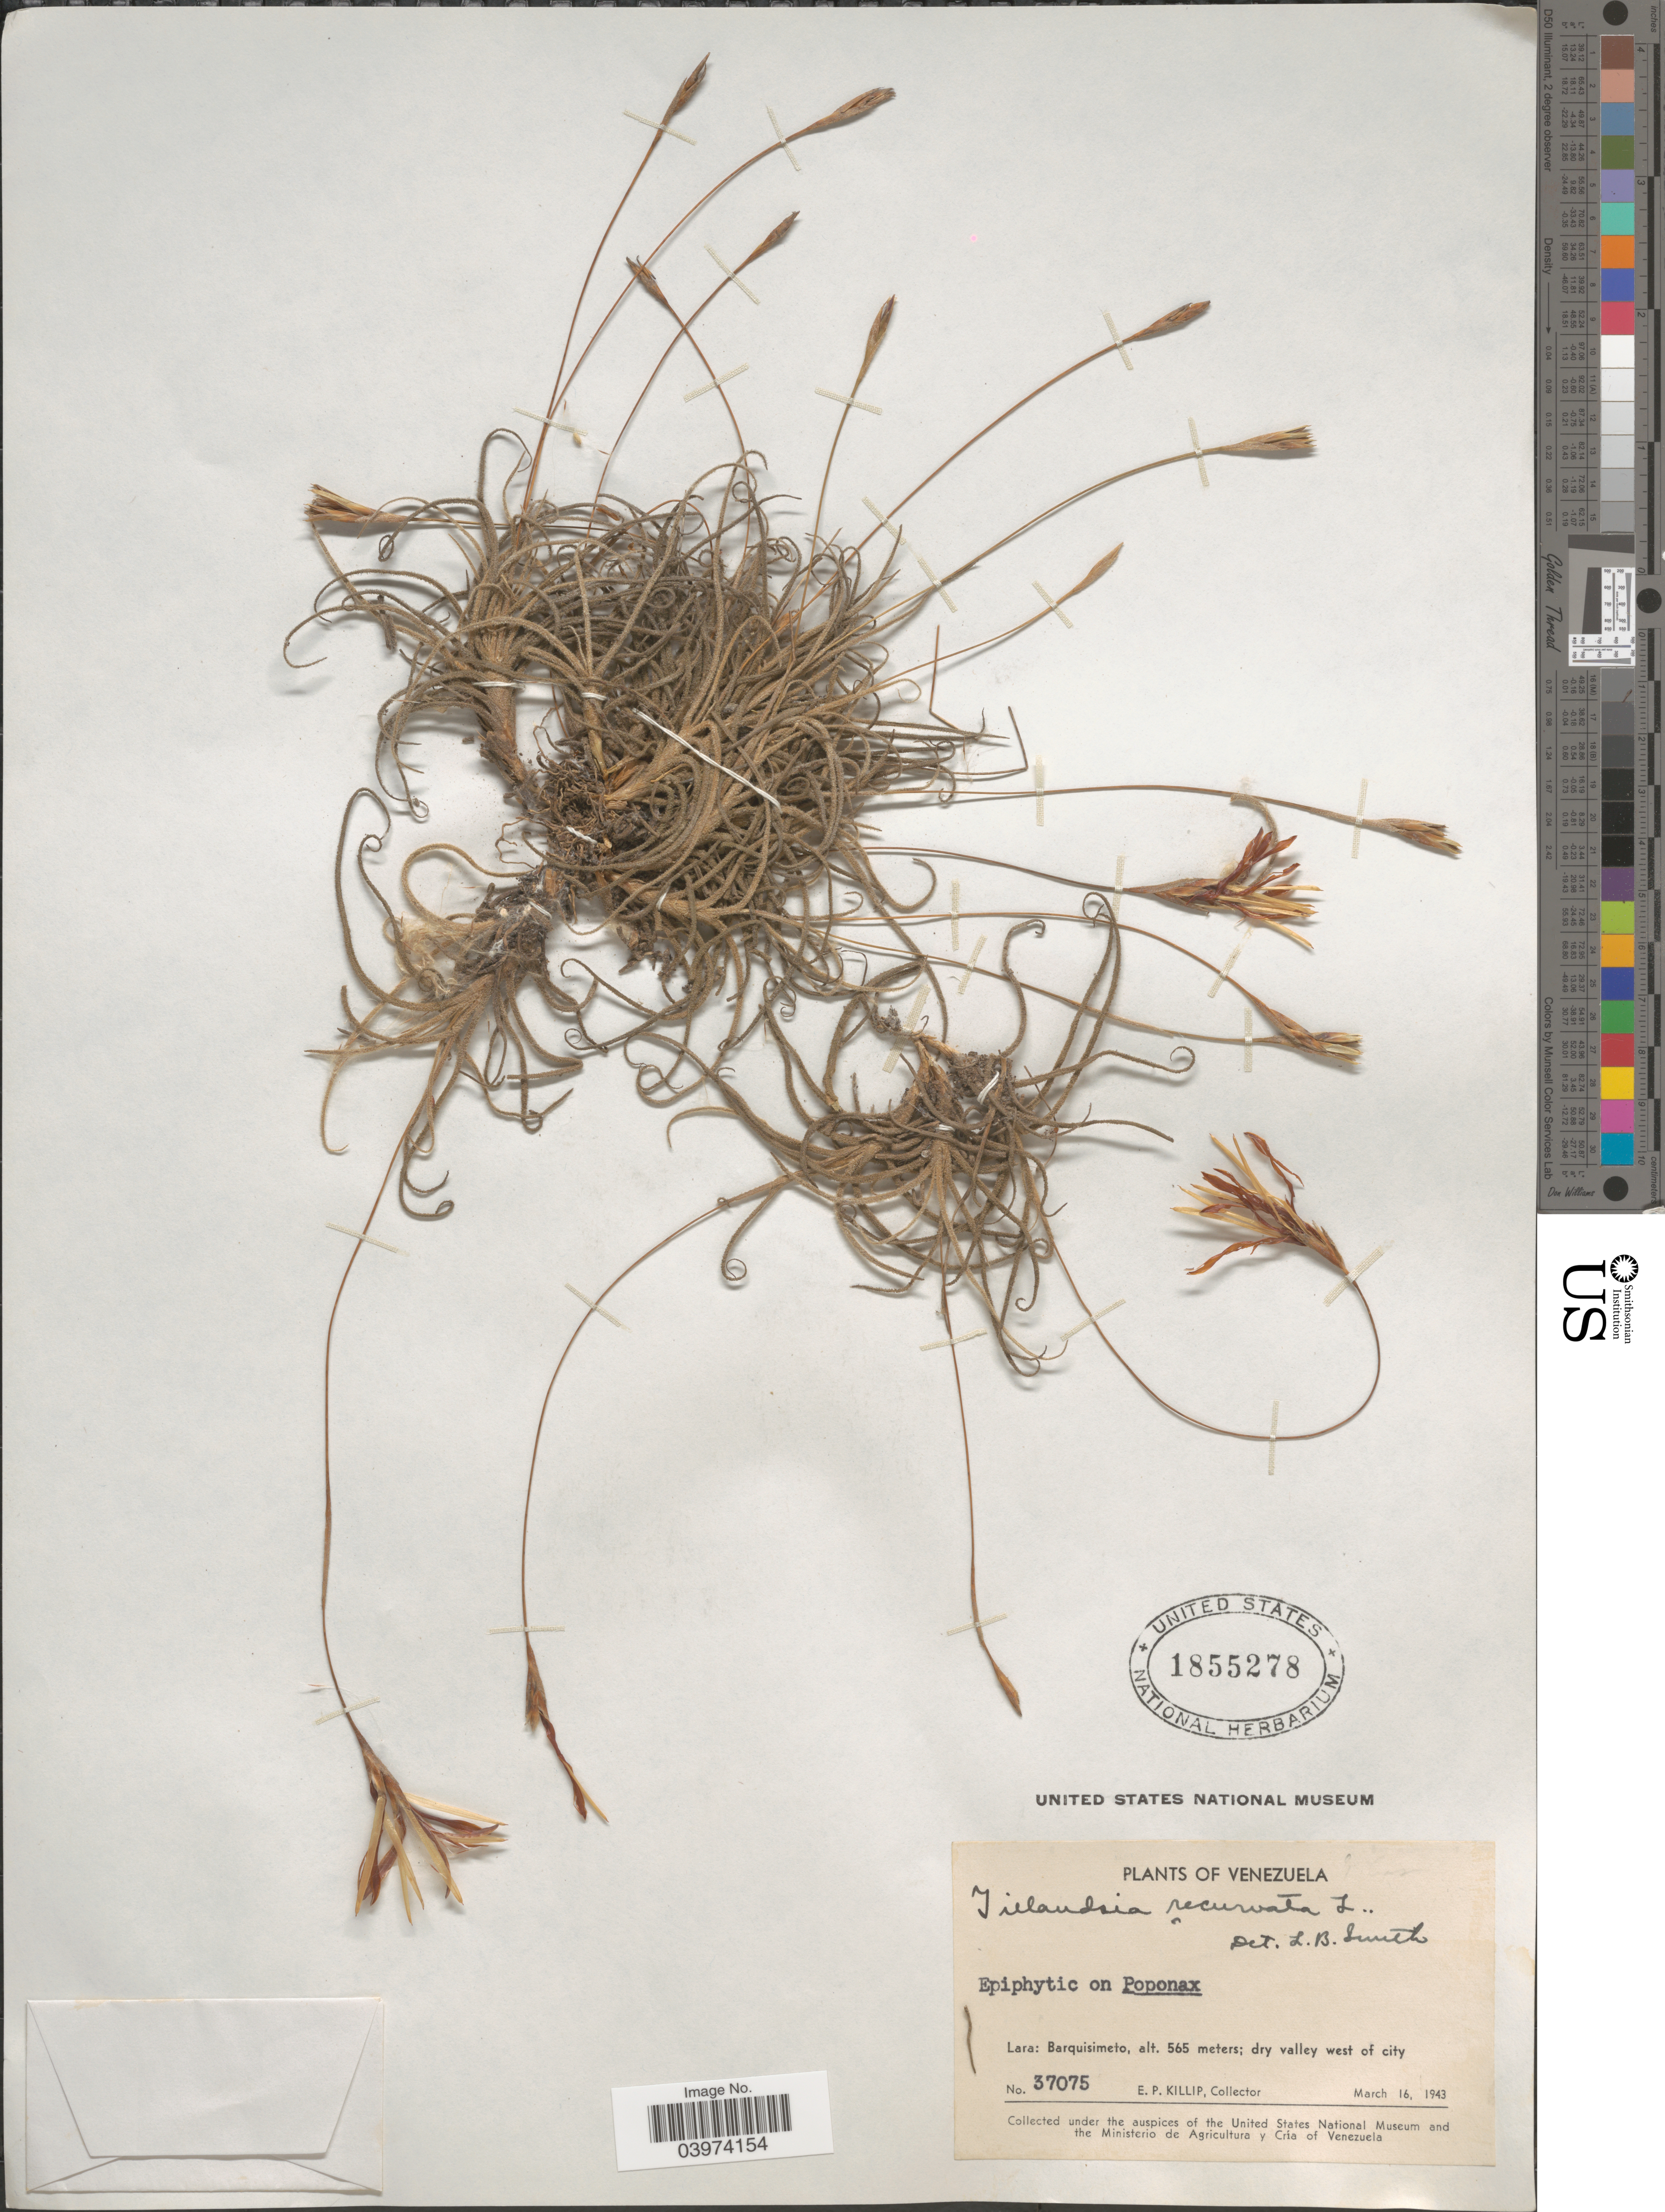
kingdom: Plantae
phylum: Tracheophyta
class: Liliopsida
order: Poales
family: Bromeliaceae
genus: Tillandsia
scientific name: Tillandsia recurvata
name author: L.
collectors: E. P. Killip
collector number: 37075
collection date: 1943-03-16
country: Venezuela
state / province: Lara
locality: Barquisimeto; dry valley west of city.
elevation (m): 565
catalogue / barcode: US 1855278